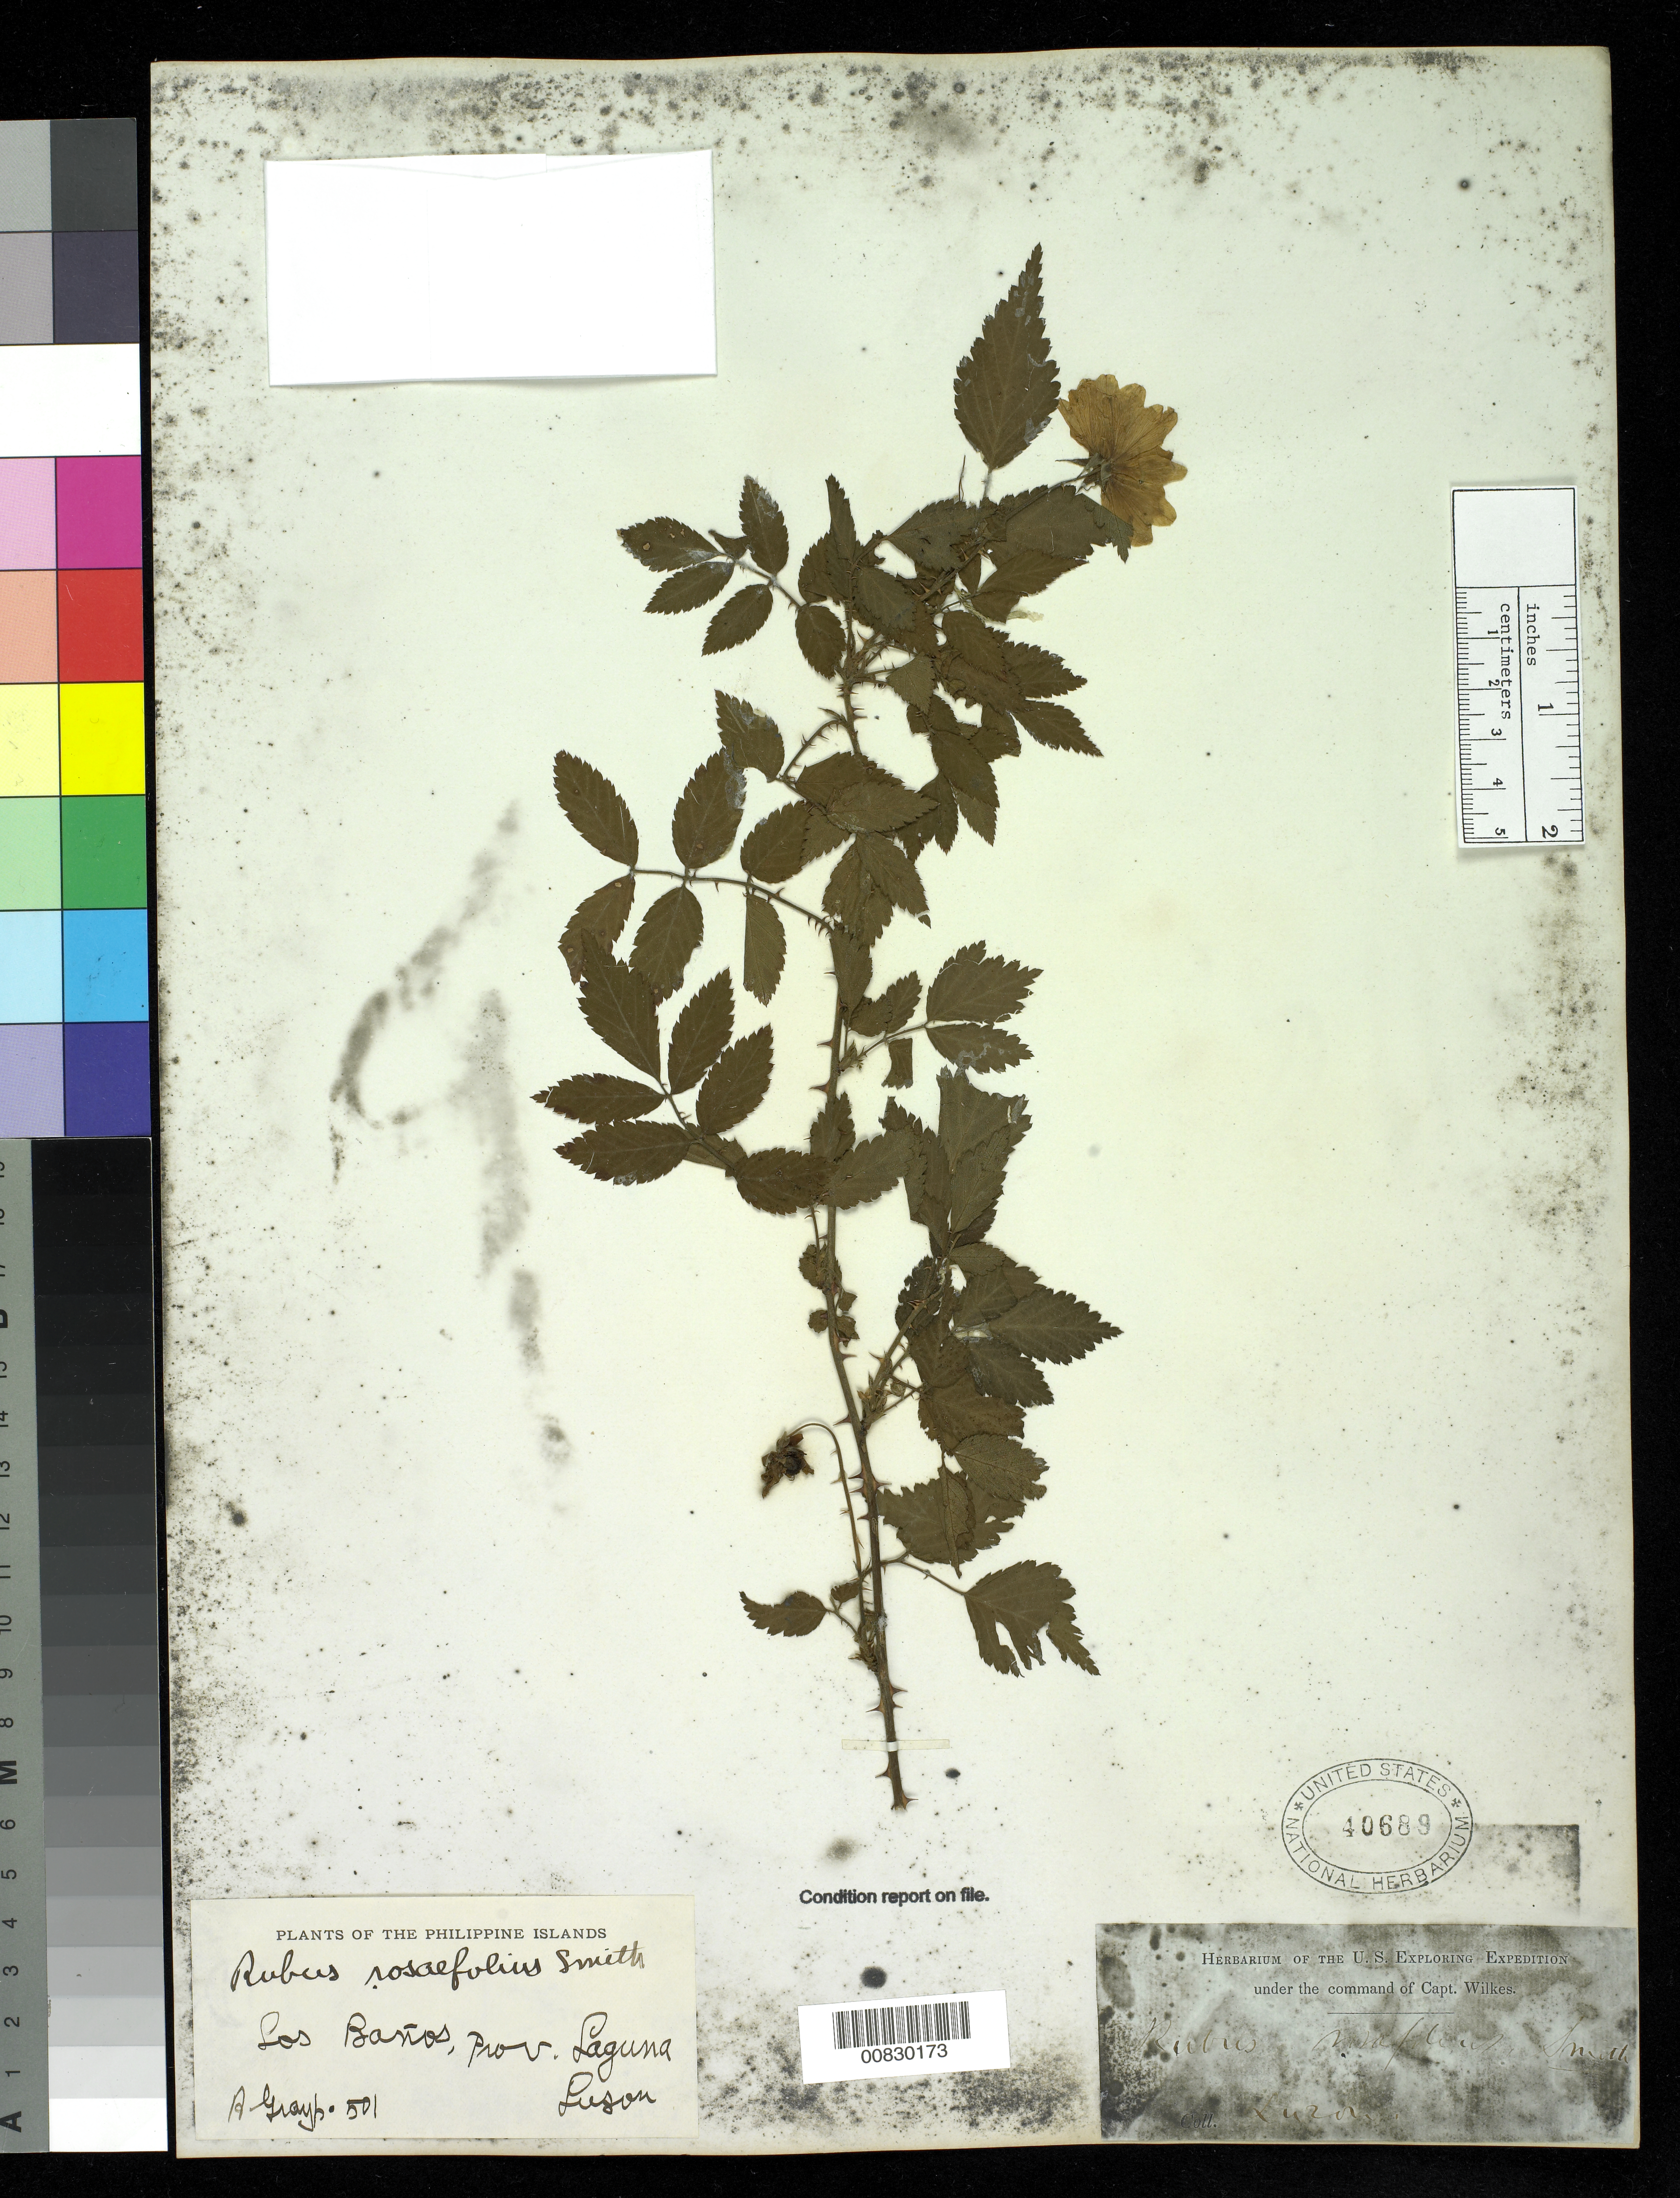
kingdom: Plantae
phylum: Tracheophyta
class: Magnoliopsida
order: Rosales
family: Rosaceae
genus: Rubus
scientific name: Rubus roseiflorus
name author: P. Mull.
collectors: Wilkes Explor. Exped.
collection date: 1838/1842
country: Philippines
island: Luzon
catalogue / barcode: US 40689